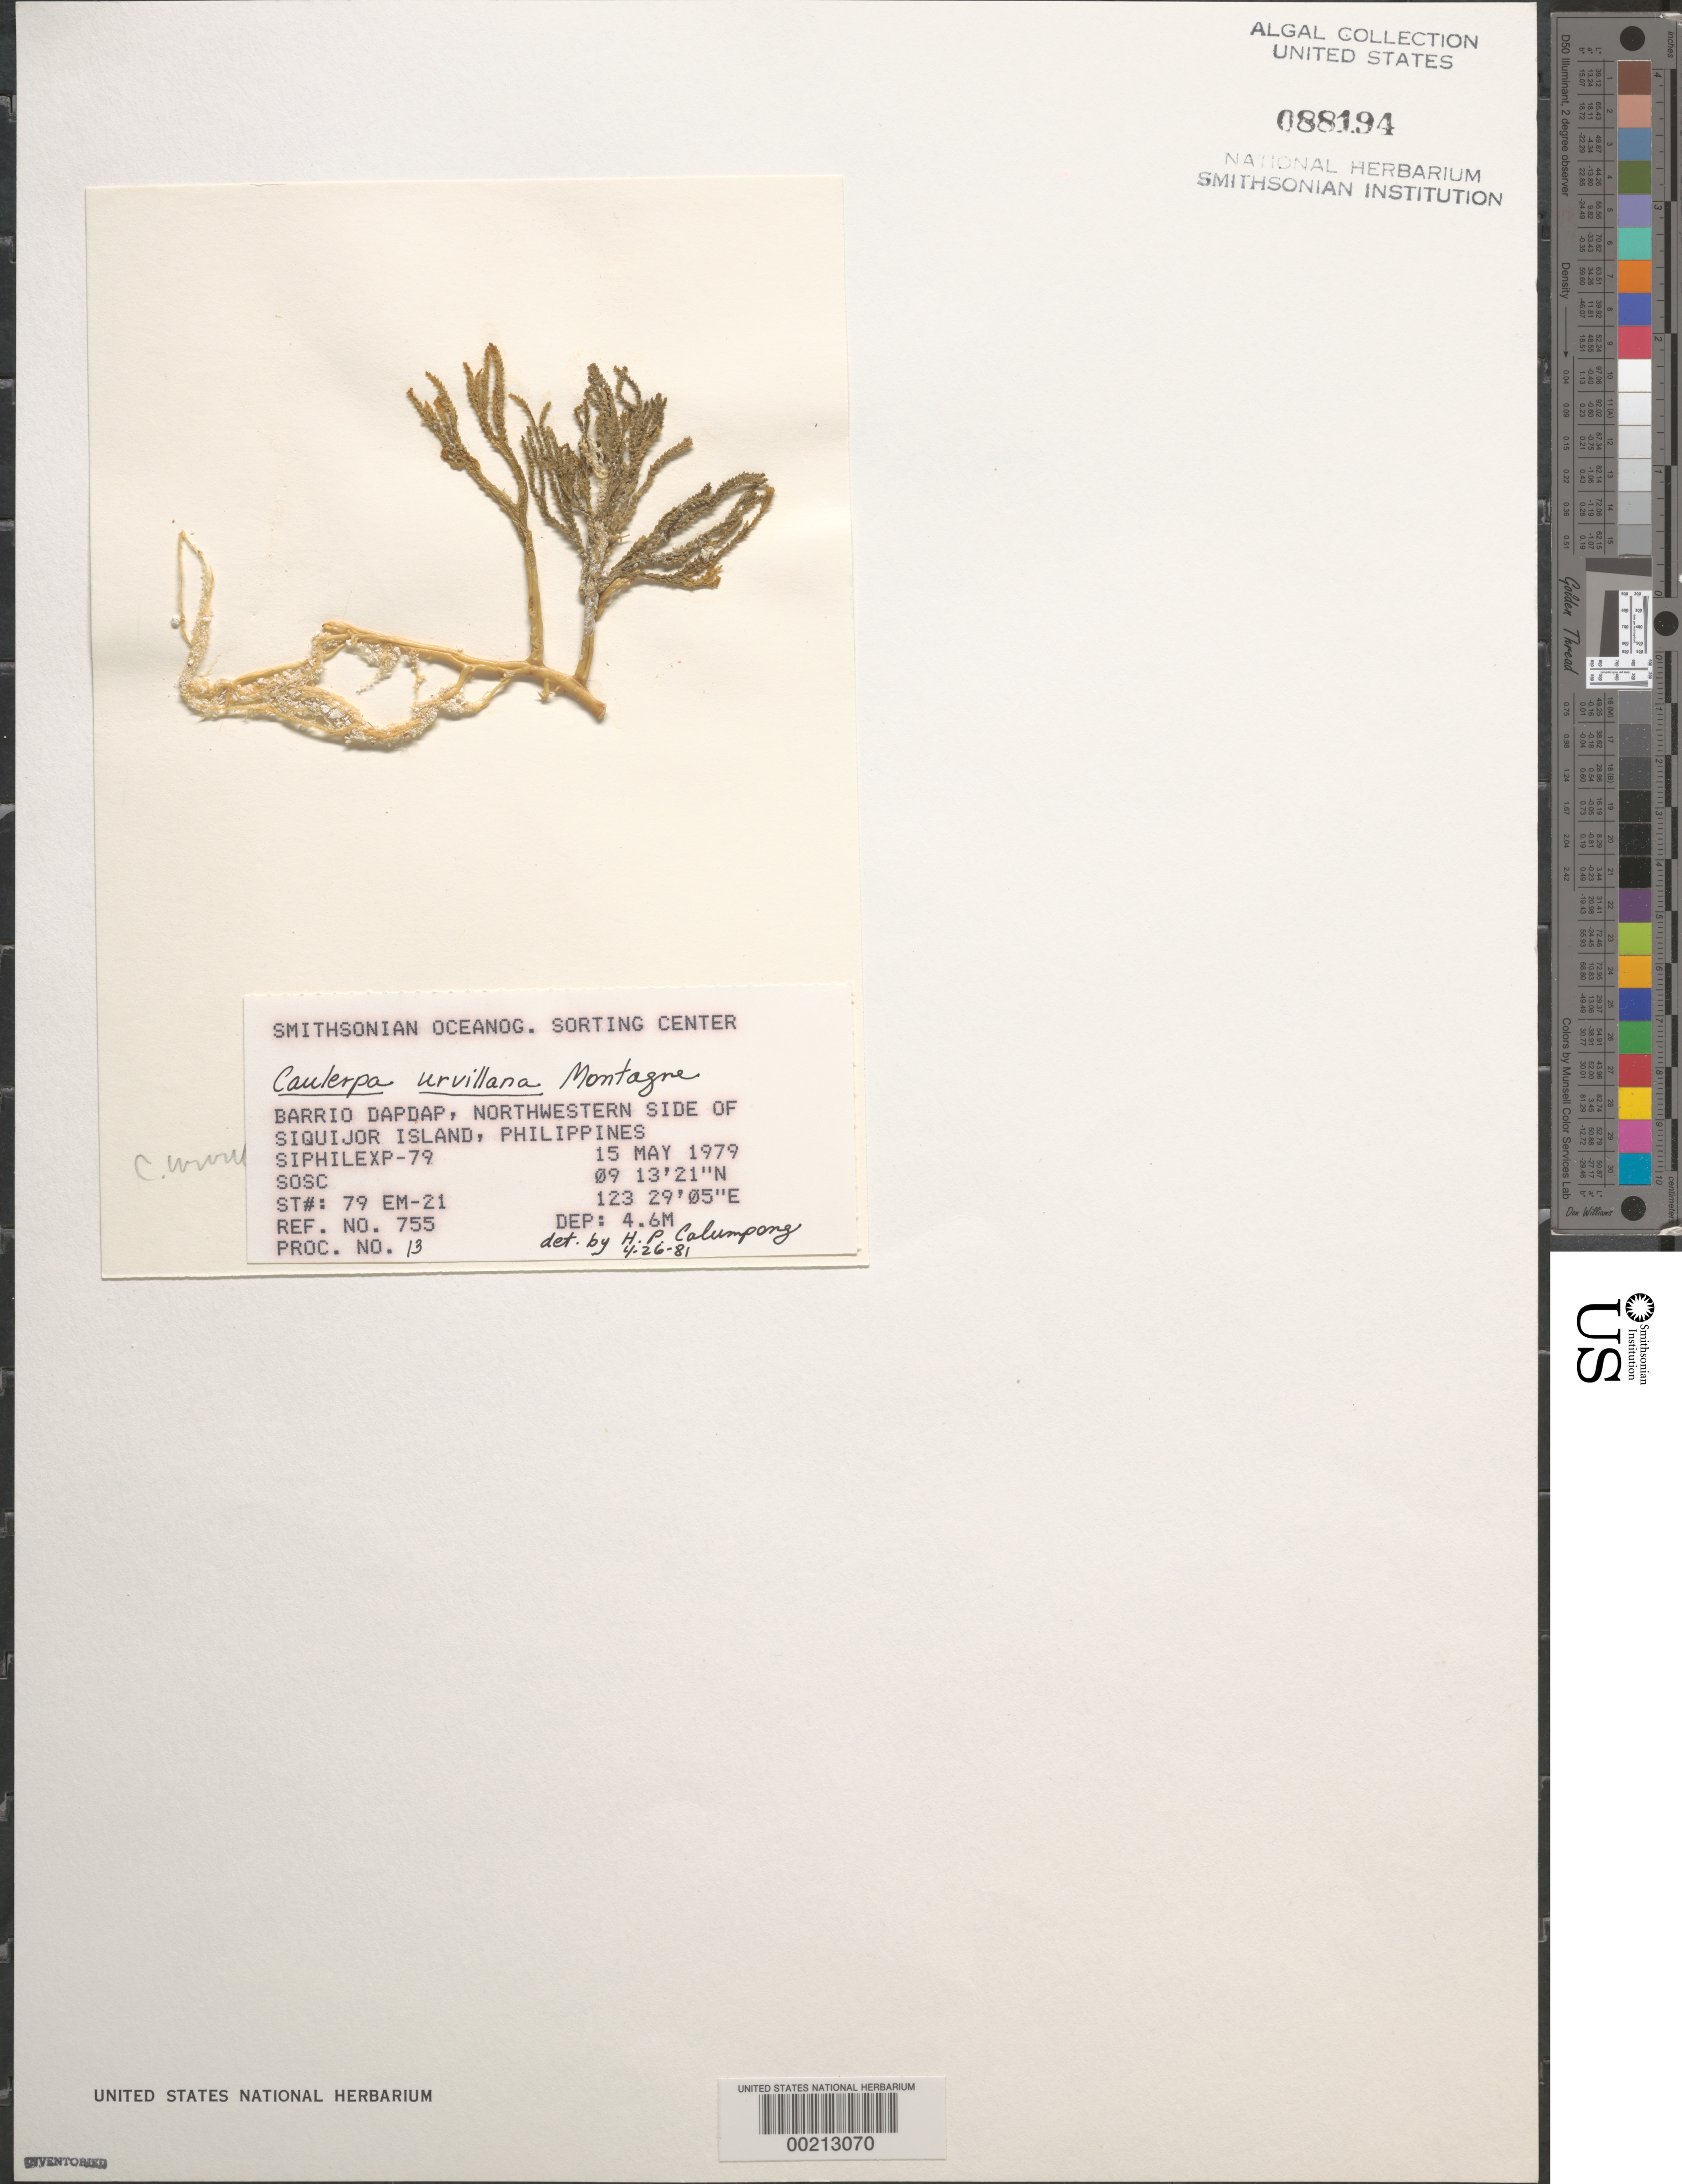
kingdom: Plantae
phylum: Chlorophyta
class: Ulvophyceae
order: Bryopsidales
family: Caulerpaceae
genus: Caulerpa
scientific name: Caulerpa urvilleana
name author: Mont.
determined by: Calumpong, H. P.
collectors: SOSC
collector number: Station 79 Em-21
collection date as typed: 15 May 1979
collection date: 1979-05-15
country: Philippines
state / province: Central Visayas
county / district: Siquijor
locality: Visayan, Barrio dapdap, siquijor island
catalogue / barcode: US 88194